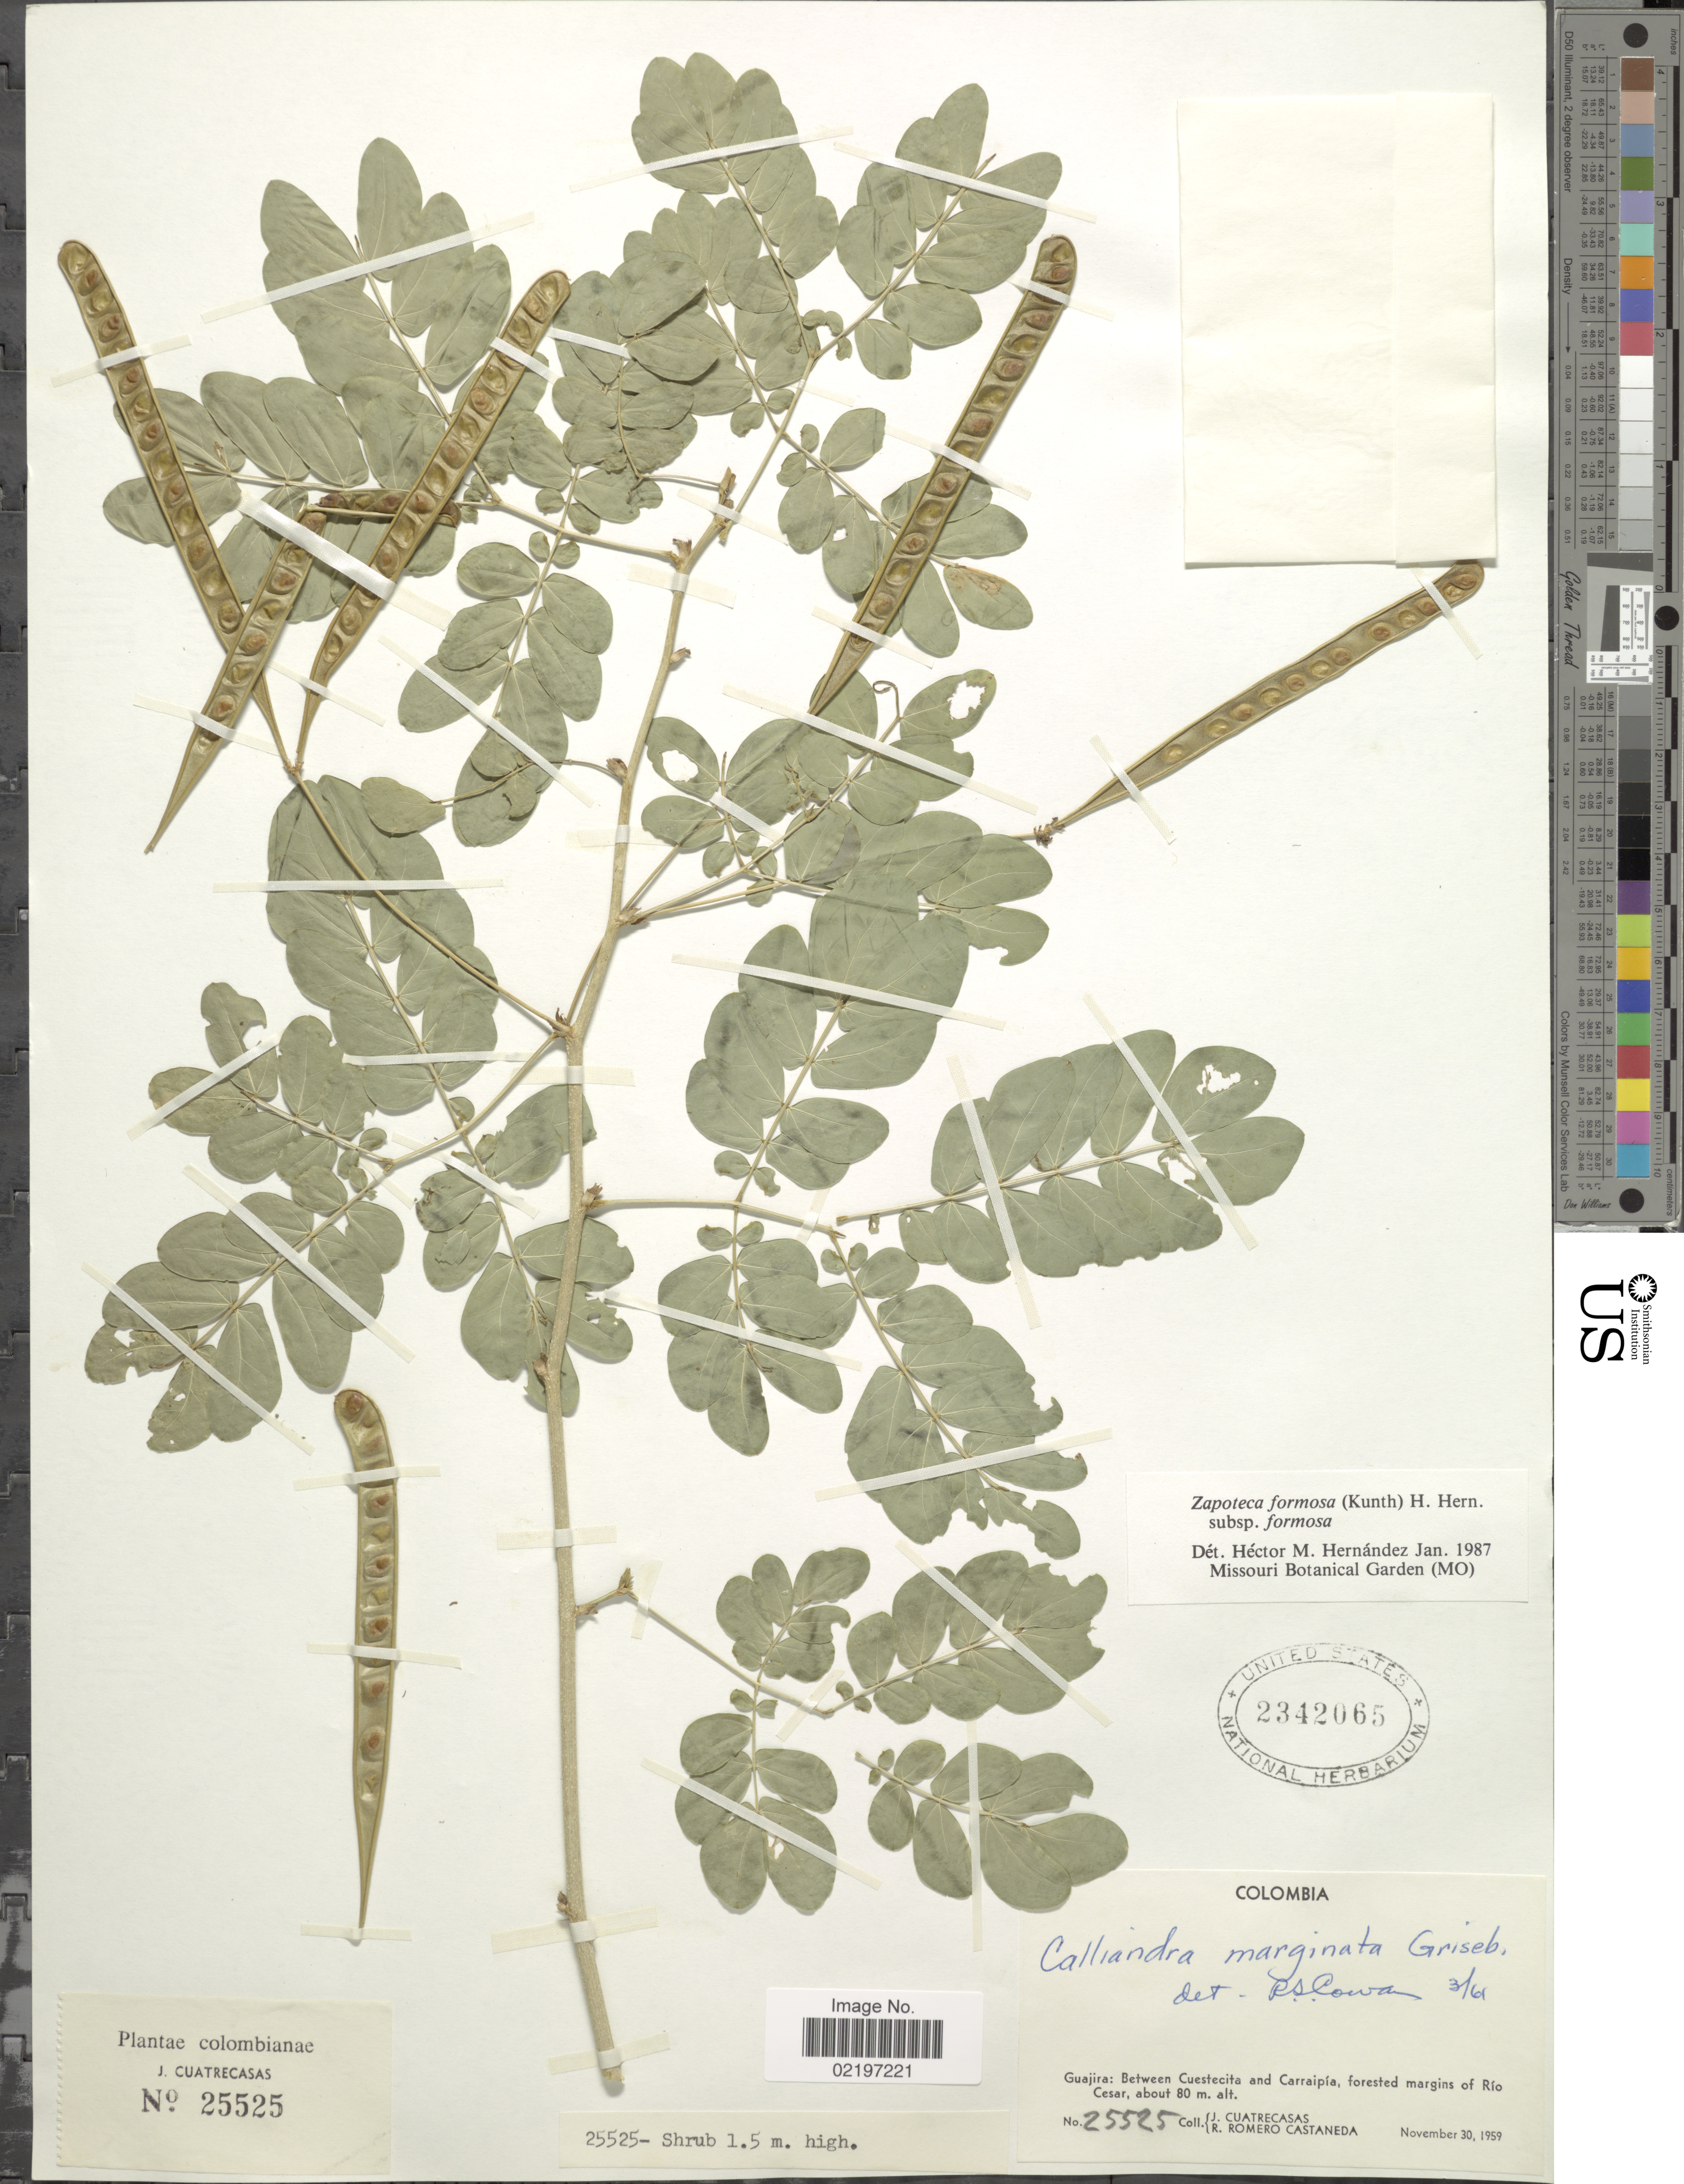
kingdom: Plantae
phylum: Tracheophyta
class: Magnoliopsida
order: Fabales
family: Fabaceae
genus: Zapoteca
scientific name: Zapoteca formosa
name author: (Kunth) H.M. Hern.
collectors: J. Cuatrecasas & R. Romero Castañeda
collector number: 25525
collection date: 1959-11-30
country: Colombia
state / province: La Guajira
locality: Guajira: Between Cuestecita and Carraipia, forested margins of Rio Cesar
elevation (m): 80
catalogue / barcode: US 2342065